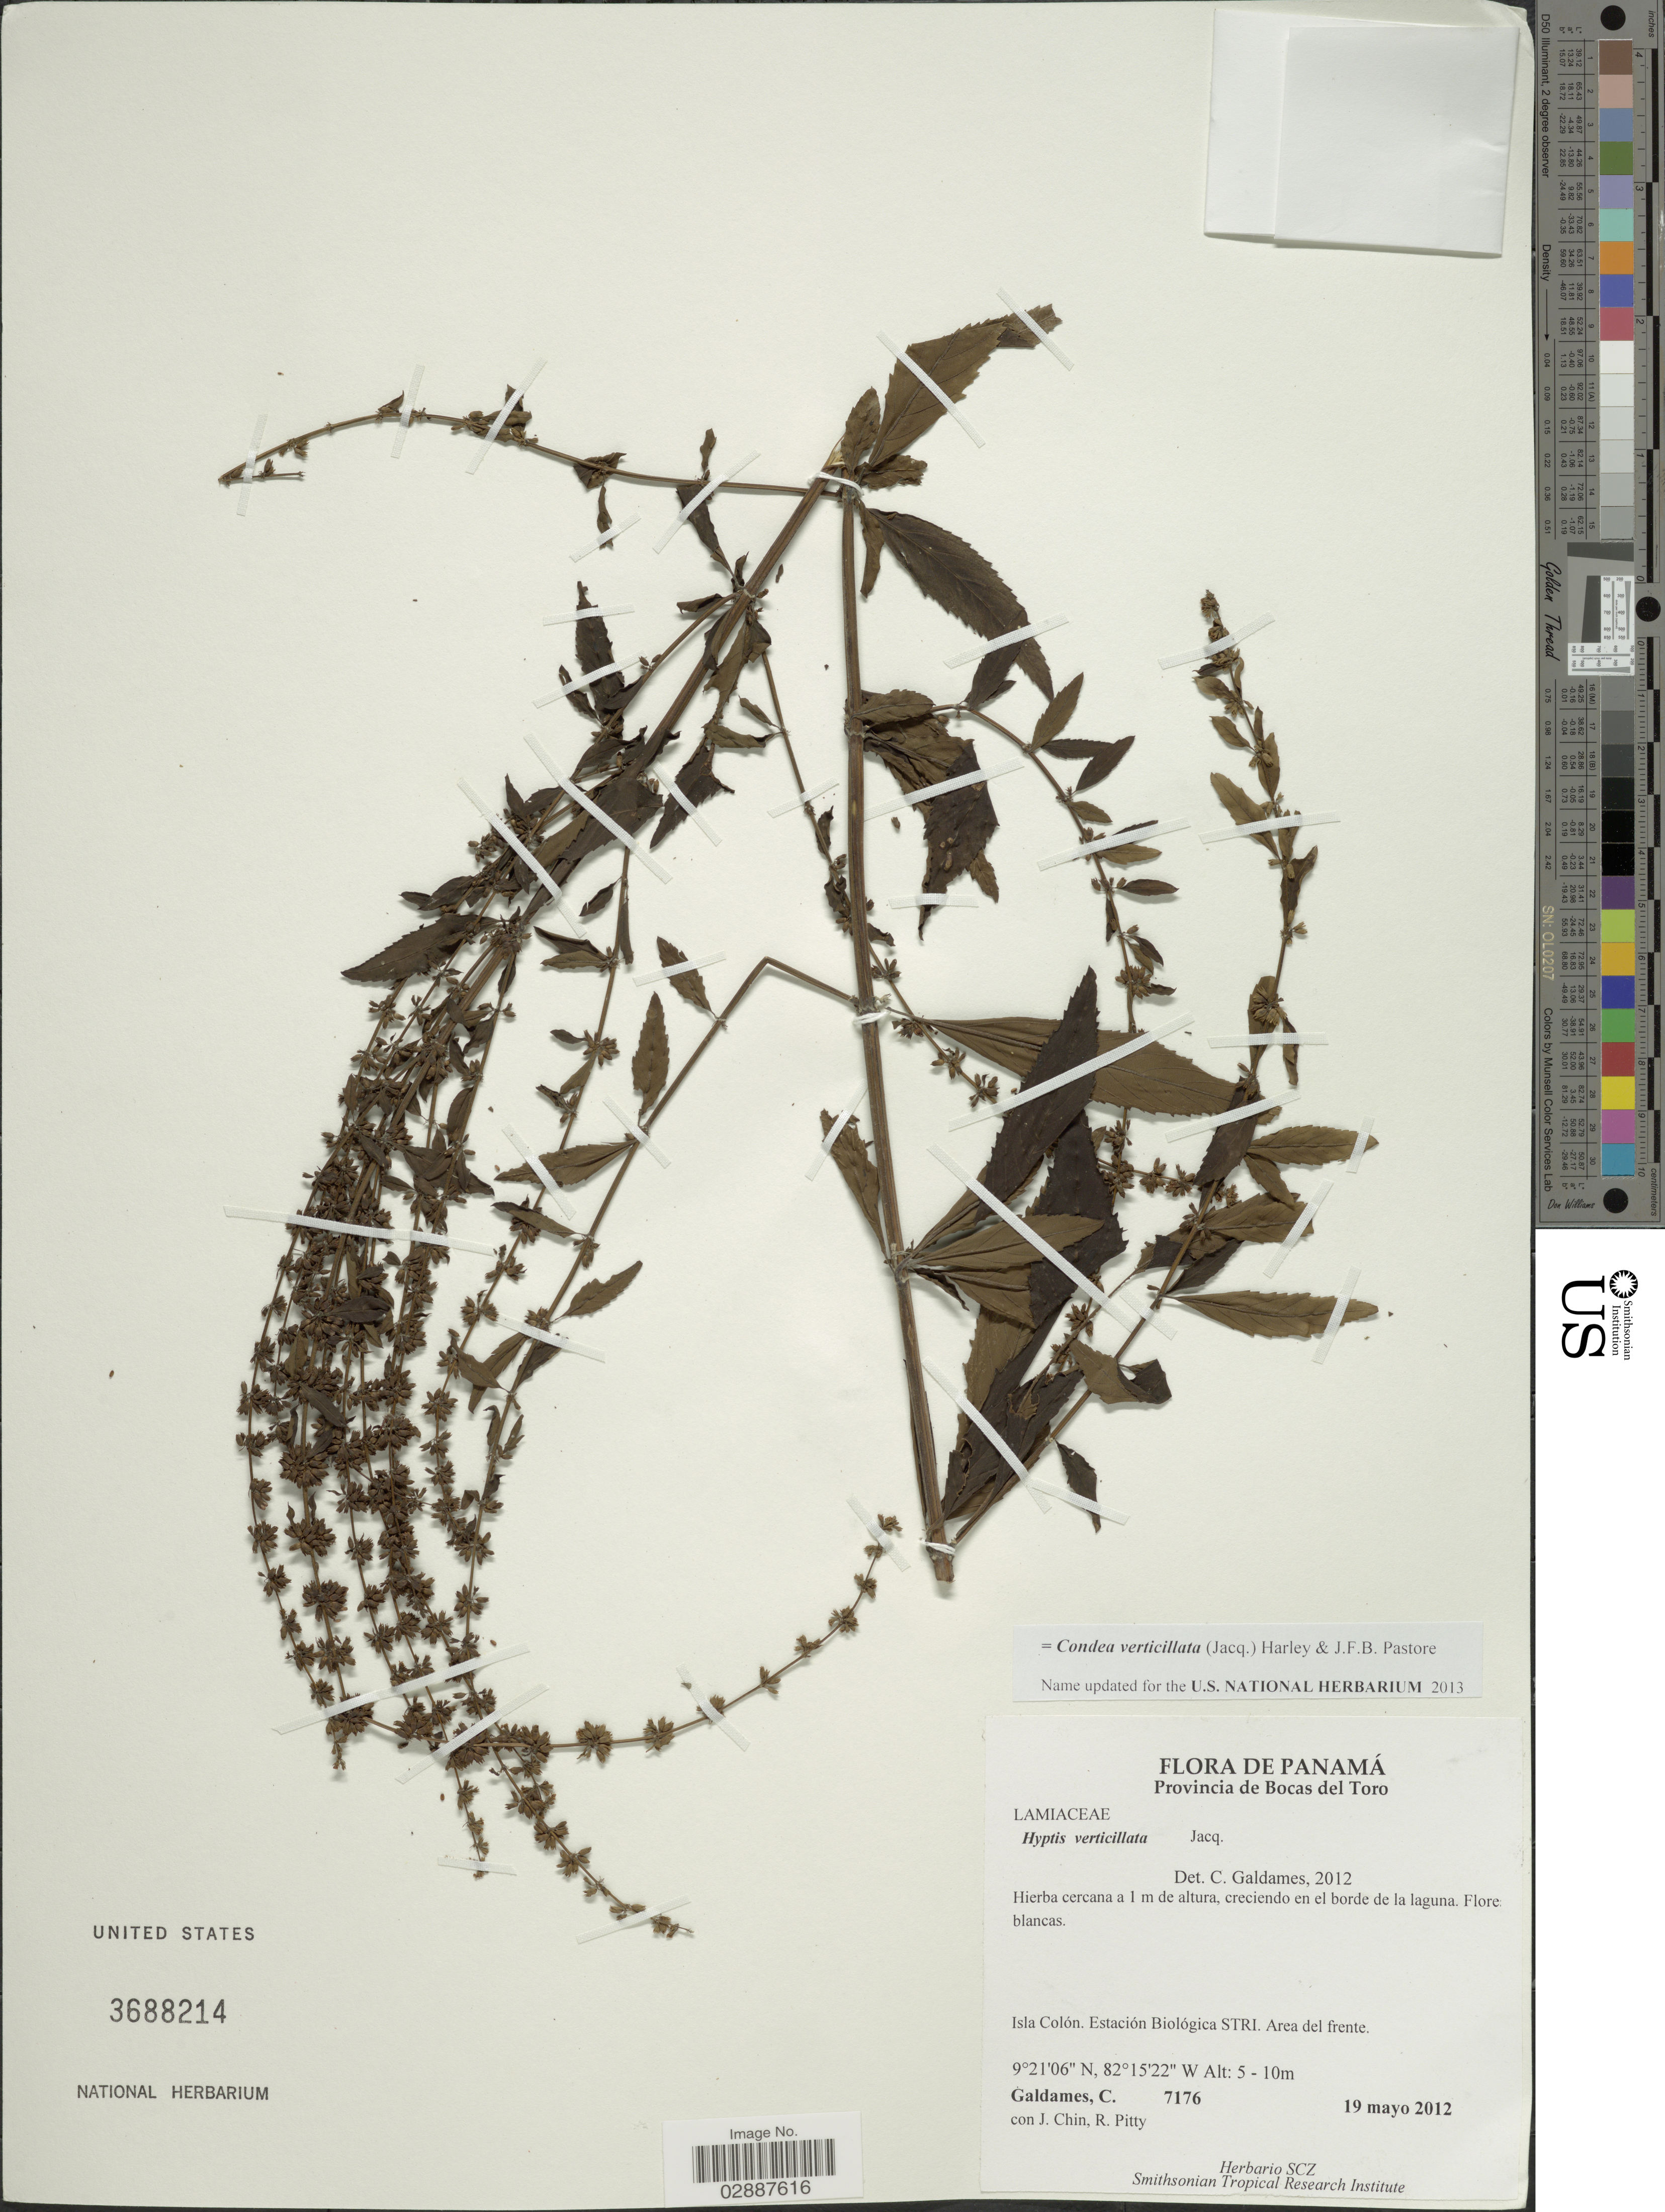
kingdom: Plantae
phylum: Tracheophyta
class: Magnoliopsida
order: Lamiales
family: Lamiaceae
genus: Condea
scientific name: Condea verticillata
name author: (Jacq.) Harley & J.F.B. Pastore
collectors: C. Galdames, J. Chin & R. Pitty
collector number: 7176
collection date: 2012-05-19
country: Panama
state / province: Bocas del Toro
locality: Isla Colón. Estación Biológica STRI. Area del frente.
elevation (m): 5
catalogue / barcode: US 3688214